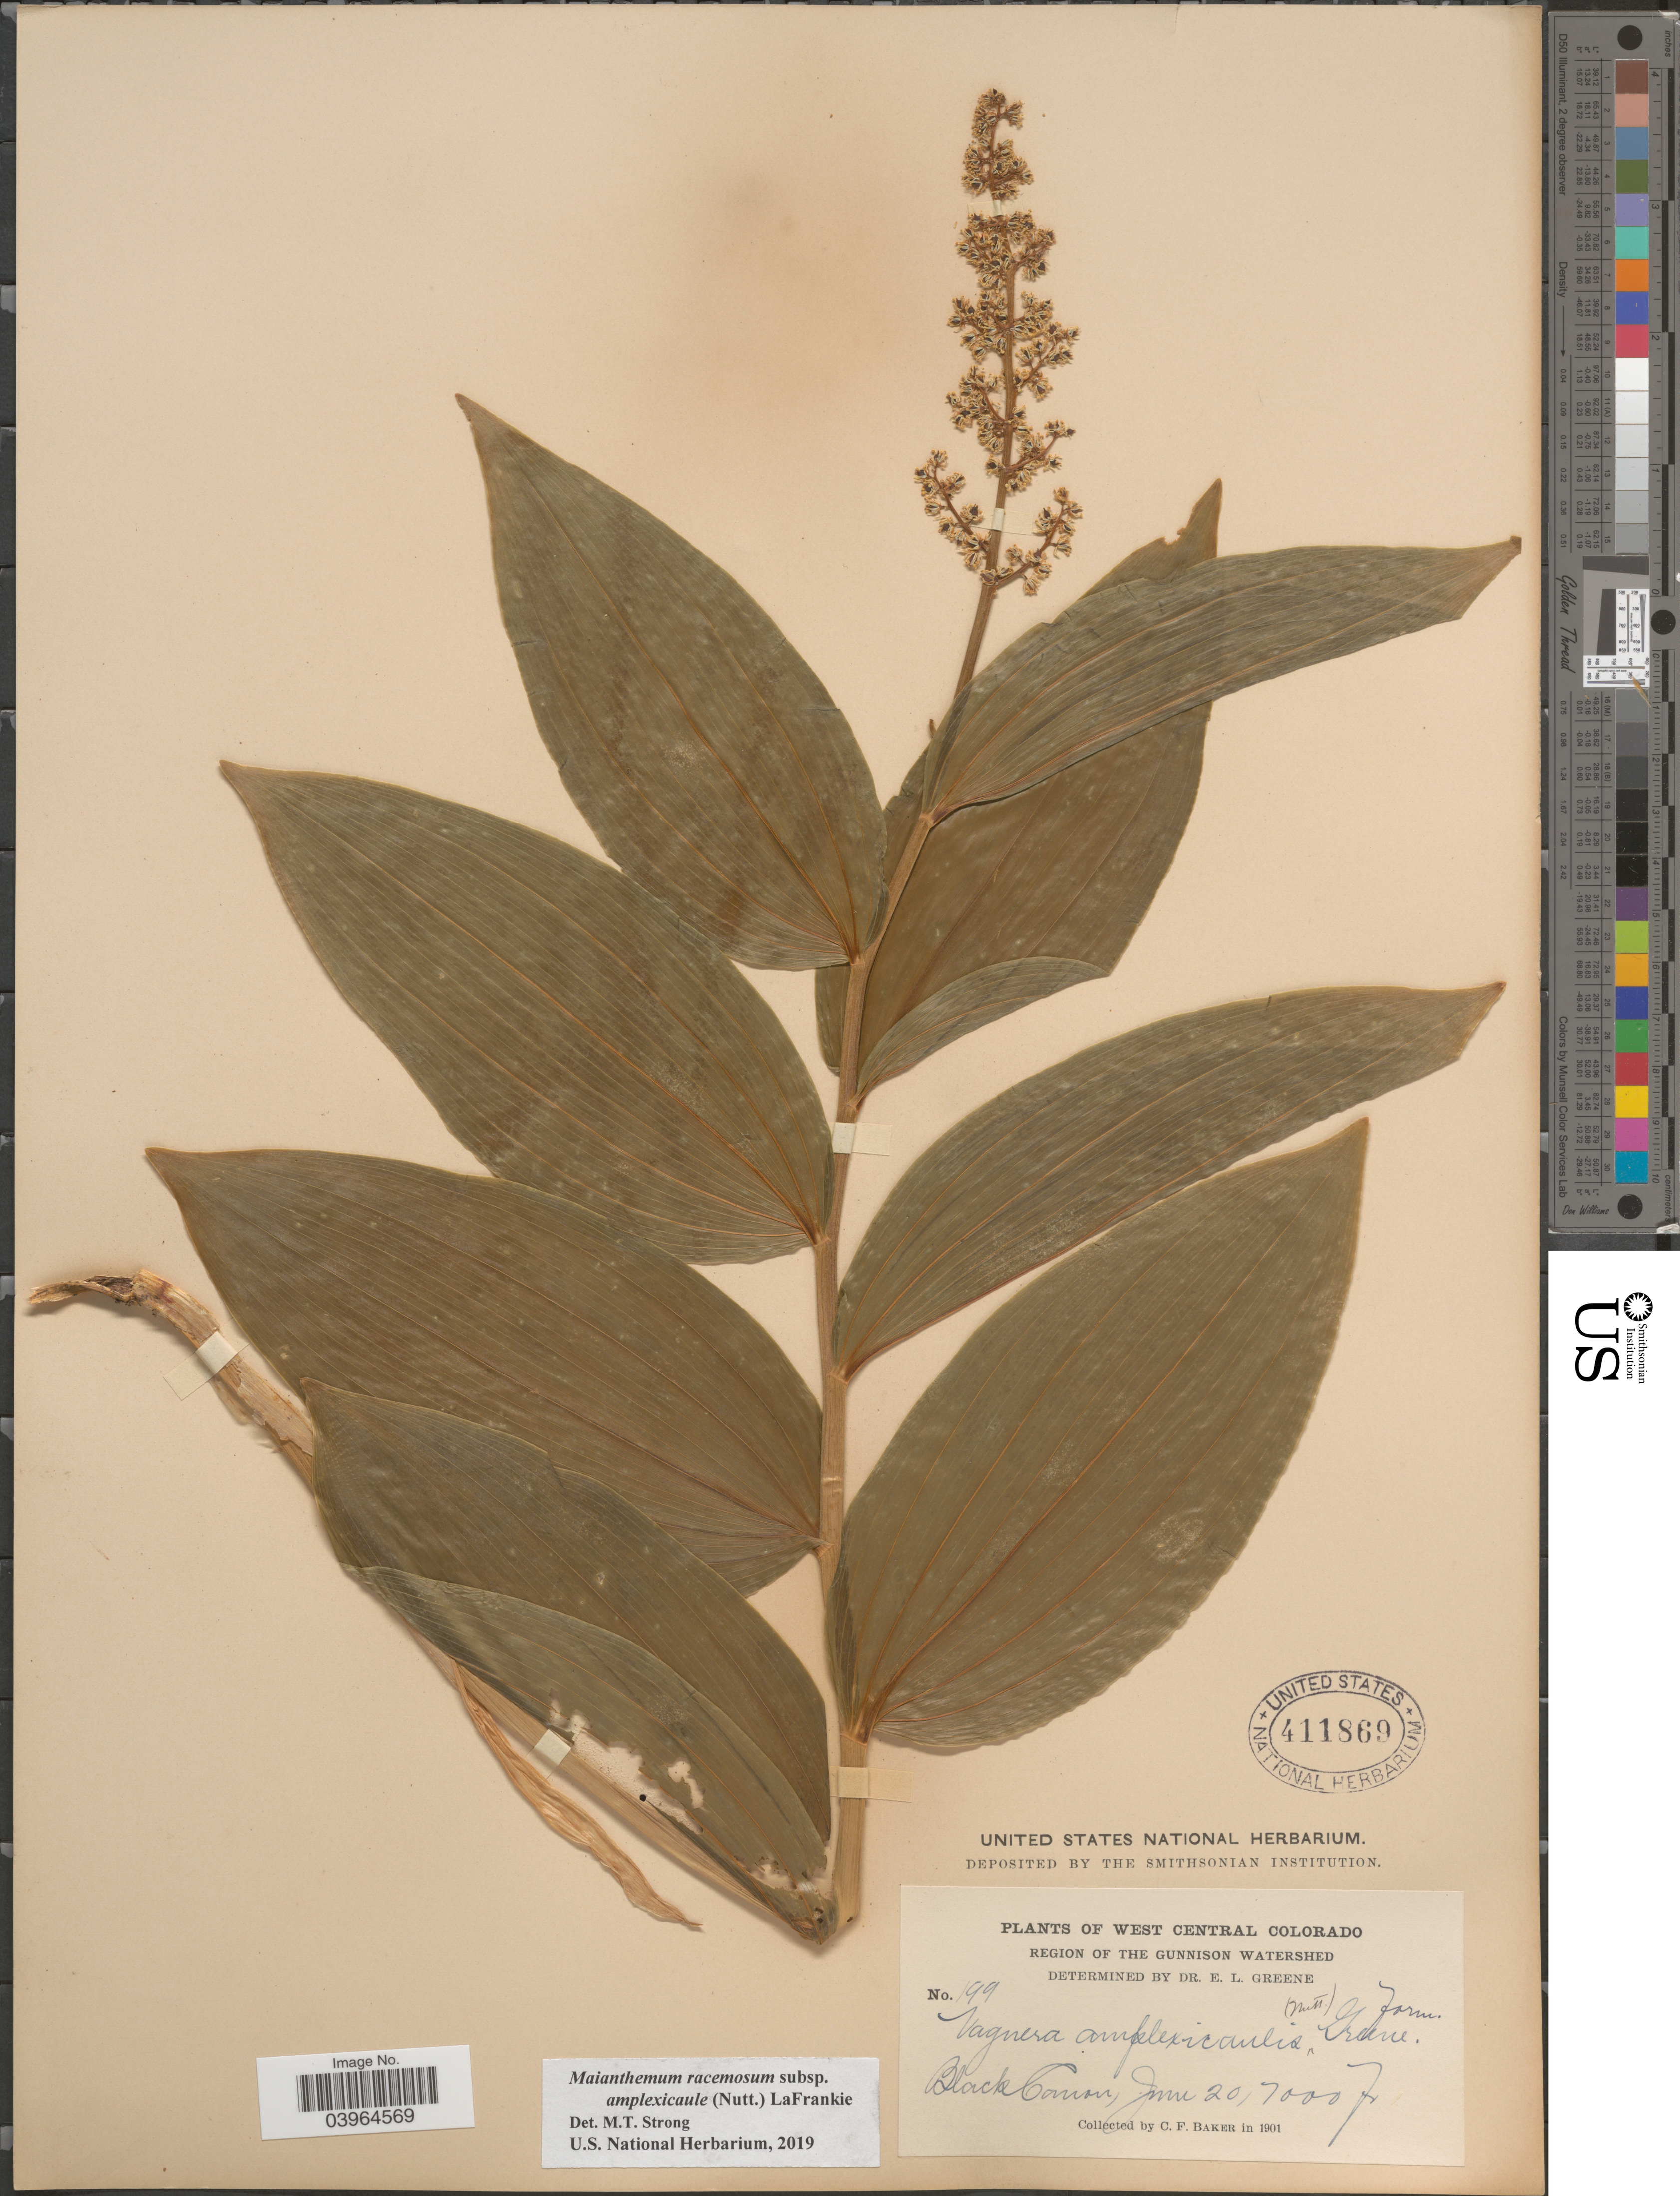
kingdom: Plantae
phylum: Tracheophyta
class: Liliopsida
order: Asparagales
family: Asparagaceae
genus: Maianthemum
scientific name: Maianthemum racemosum subsp. amplexicaule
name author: (Nutt.) LaFrankie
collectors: C. F. Baker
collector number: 199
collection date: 1901-06-20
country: United States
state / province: Colorado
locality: West Central Colorado. Region of the Gunnison Watershed. Black Canon.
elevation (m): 2134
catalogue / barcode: US 411869